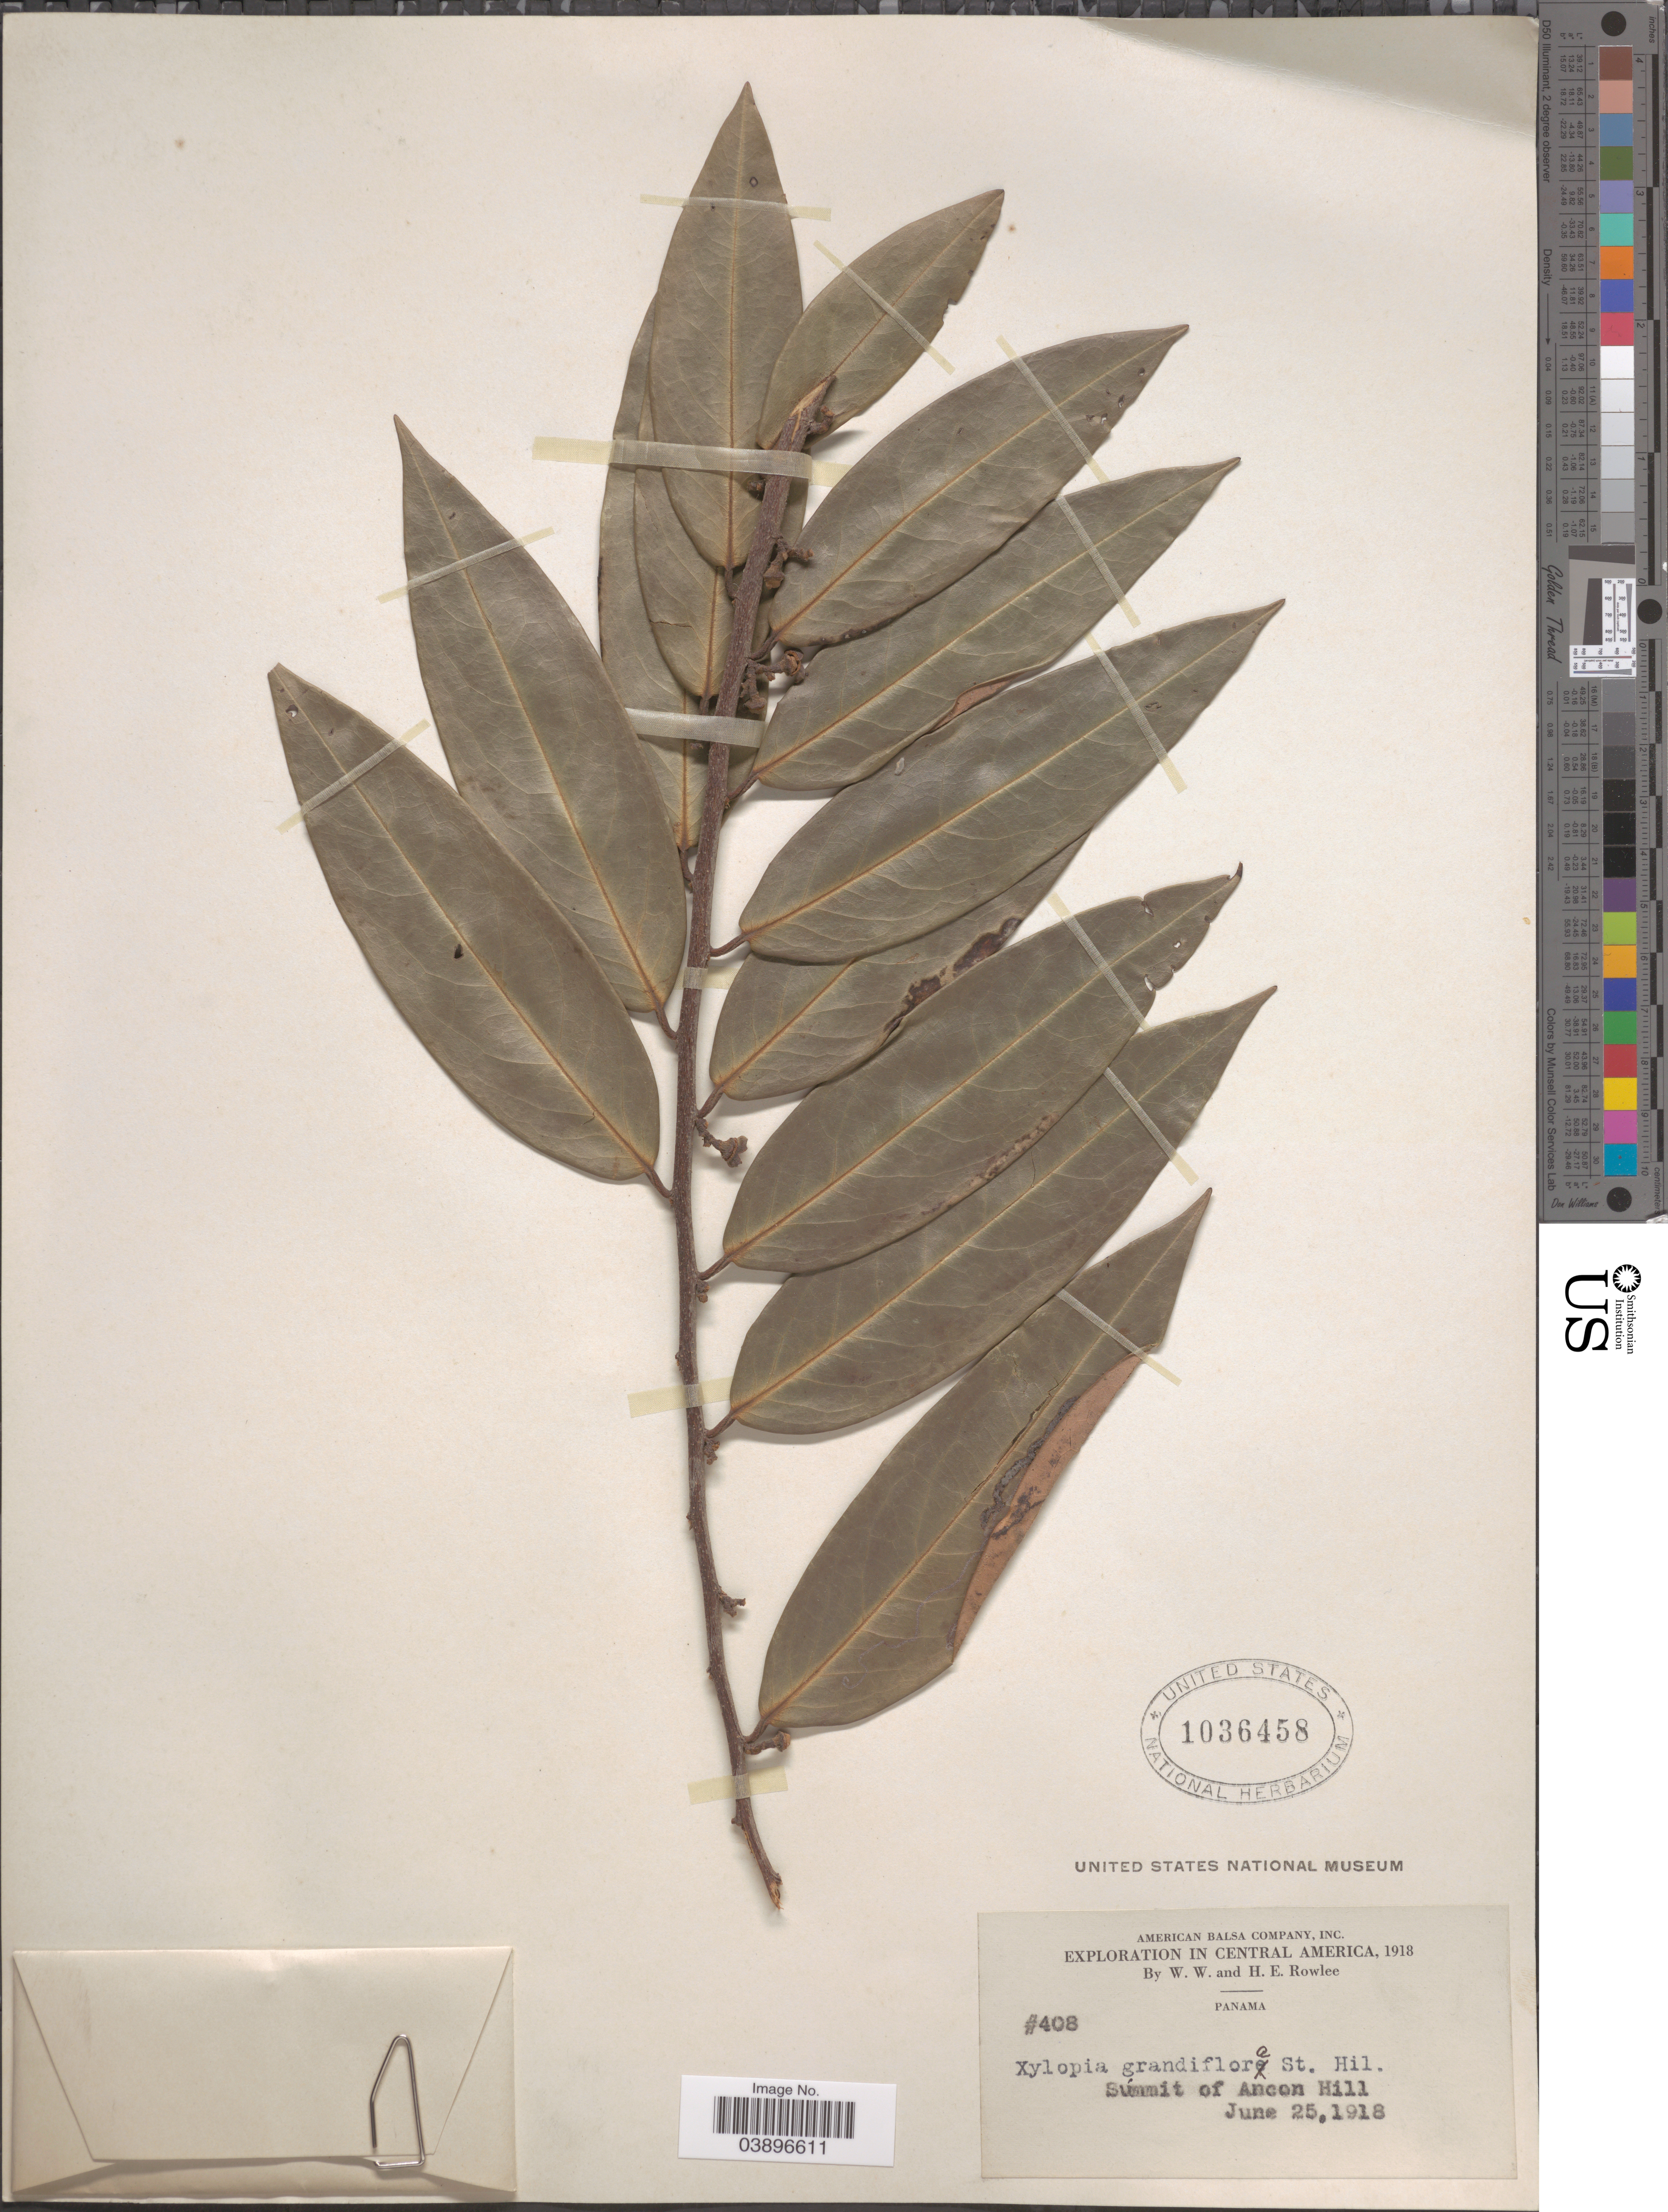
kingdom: Plantae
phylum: Tracheophyta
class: Magnoliopsida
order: Magnoliales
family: Annonaceae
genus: Xylopia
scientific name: Xylopia aromatica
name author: (Lam.) Mart.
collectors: W. W. Rowlee & H. E. Rowlee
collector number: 408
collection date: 1918-06-25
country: Panama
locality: Summit of Ancon Hill.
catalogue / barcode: US 1036458